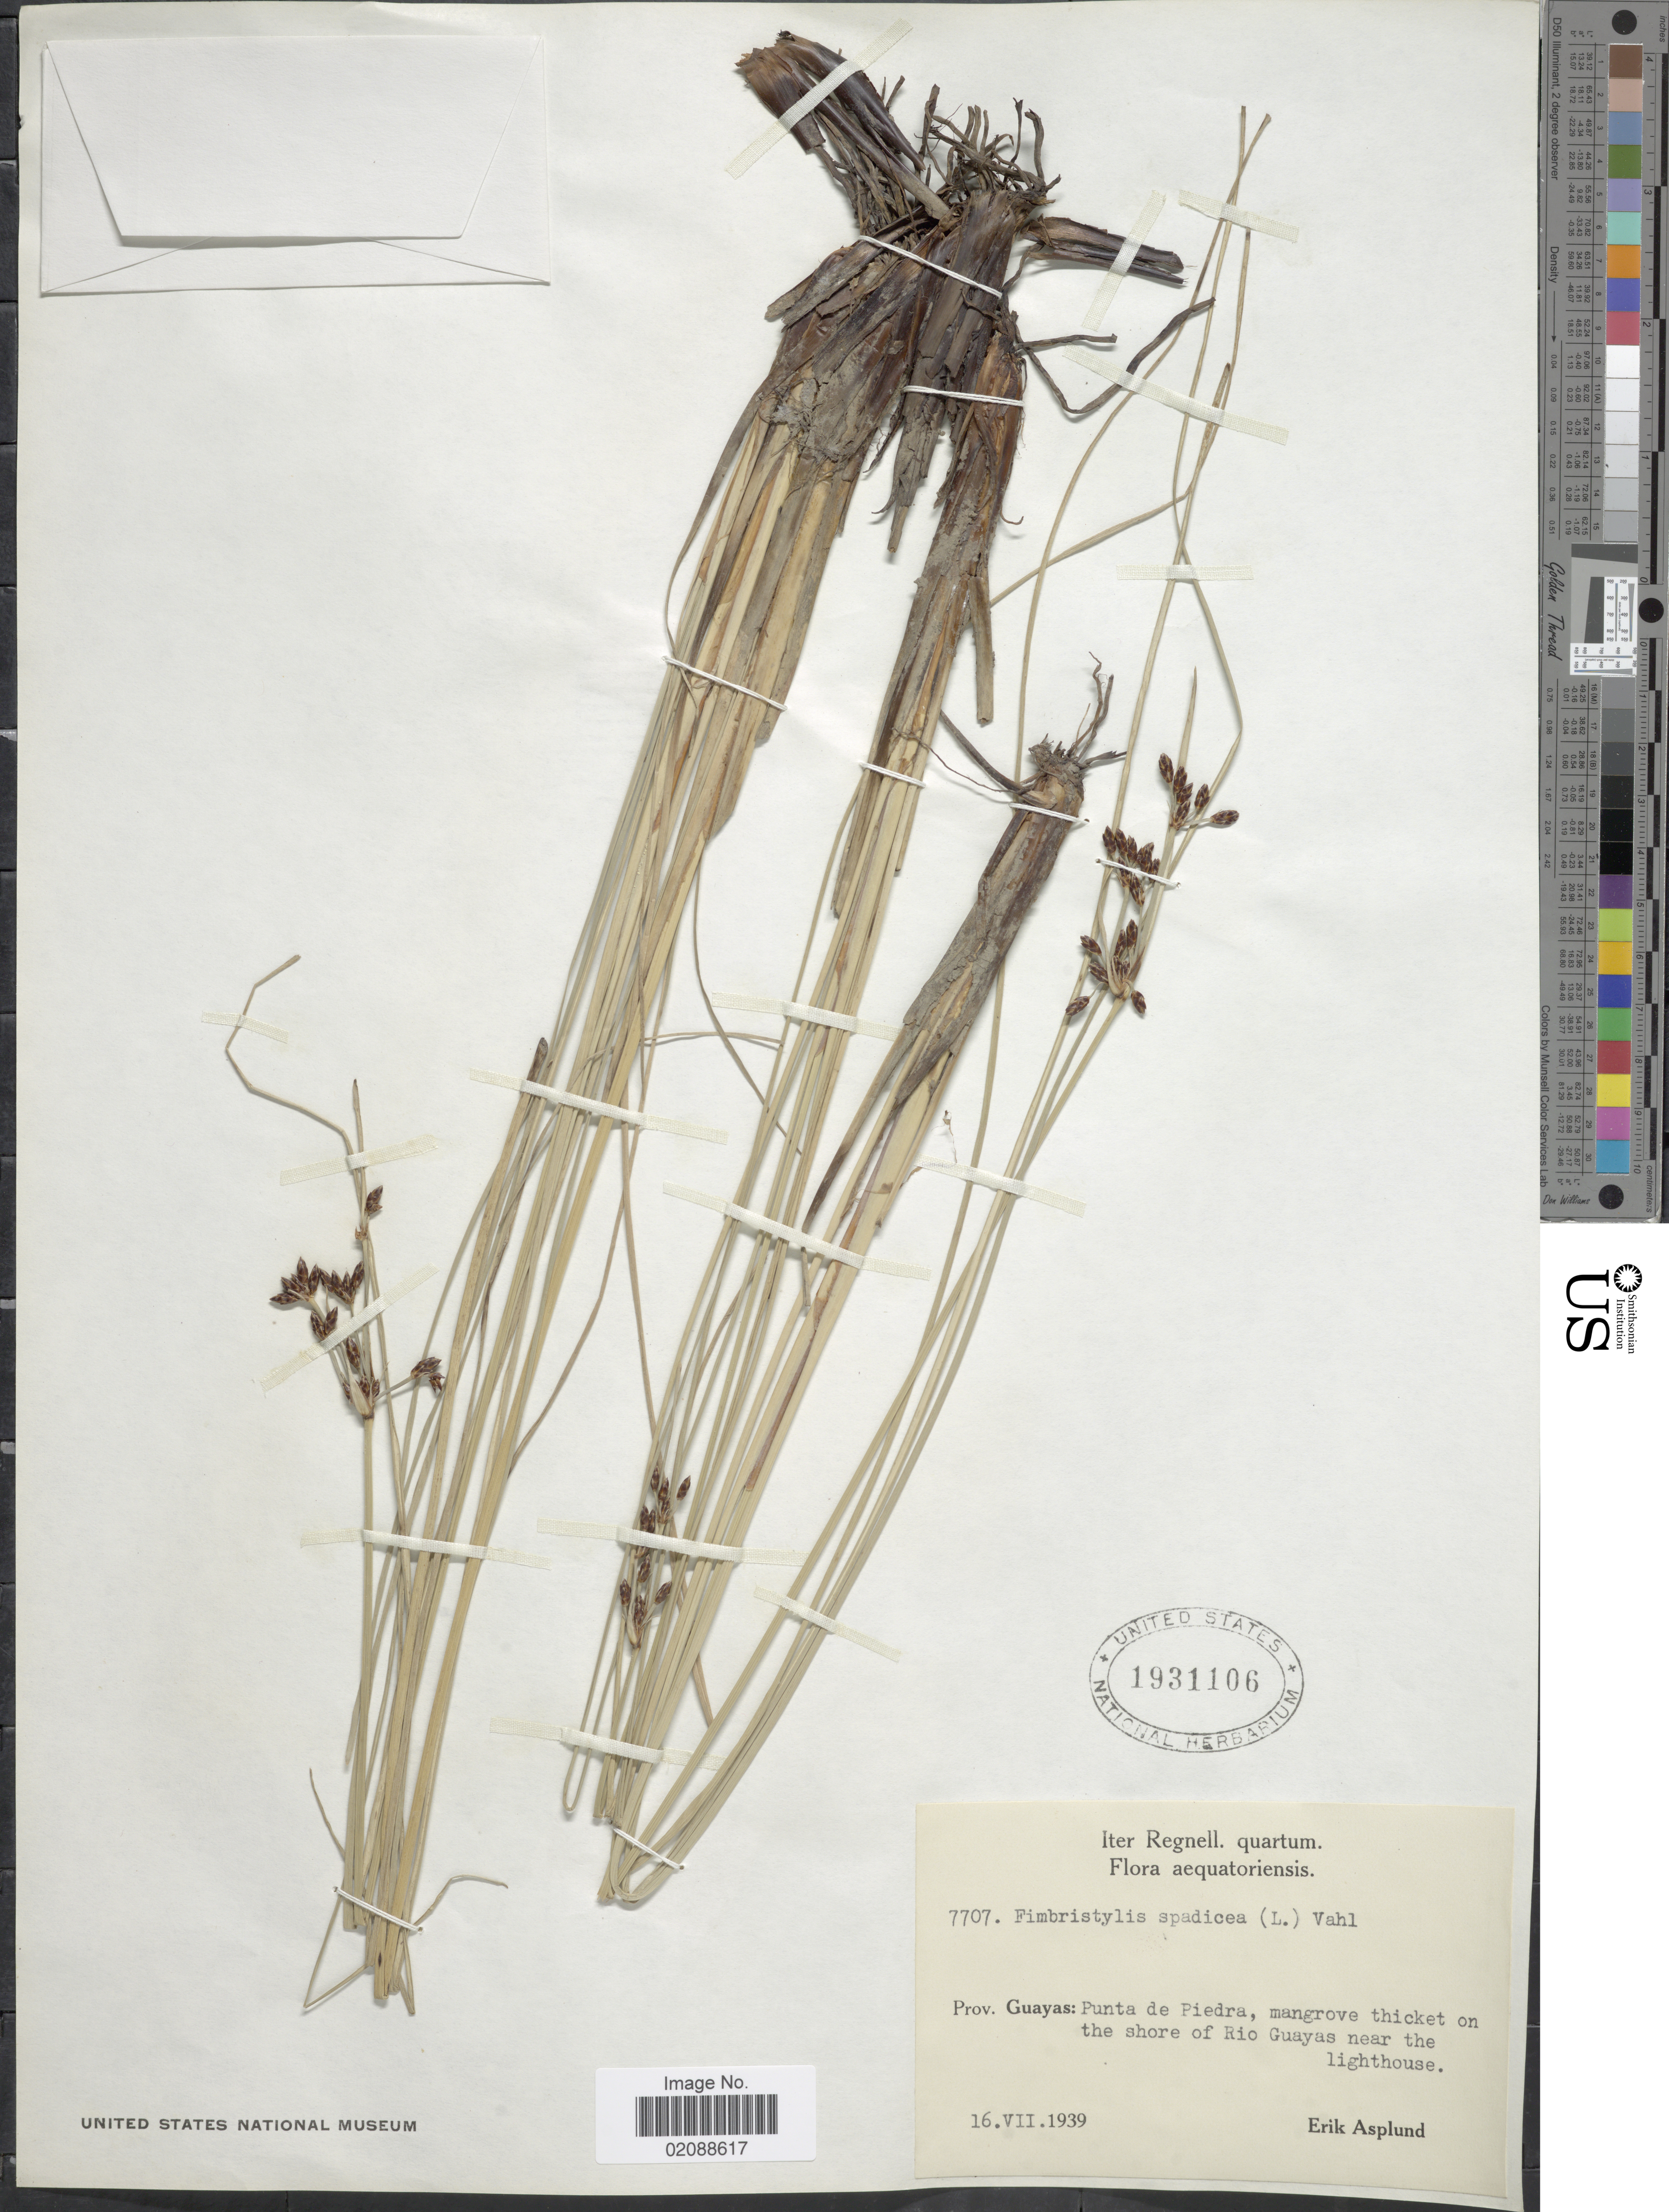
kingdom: Plantae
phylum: Tracheophyta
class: Liliopsida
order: Poales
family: Cyperaceae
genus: Fimbristylis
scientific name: Fimbristylis spadicea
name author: (L.) Vahl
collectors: E. Asplund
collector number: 7707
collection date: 1939-07-16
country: Ecuador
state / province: Guayas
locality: Punta de Piedra, mangrove thicket on the shore of Rio Guayas near the lighthouse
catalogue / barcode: US 1931106